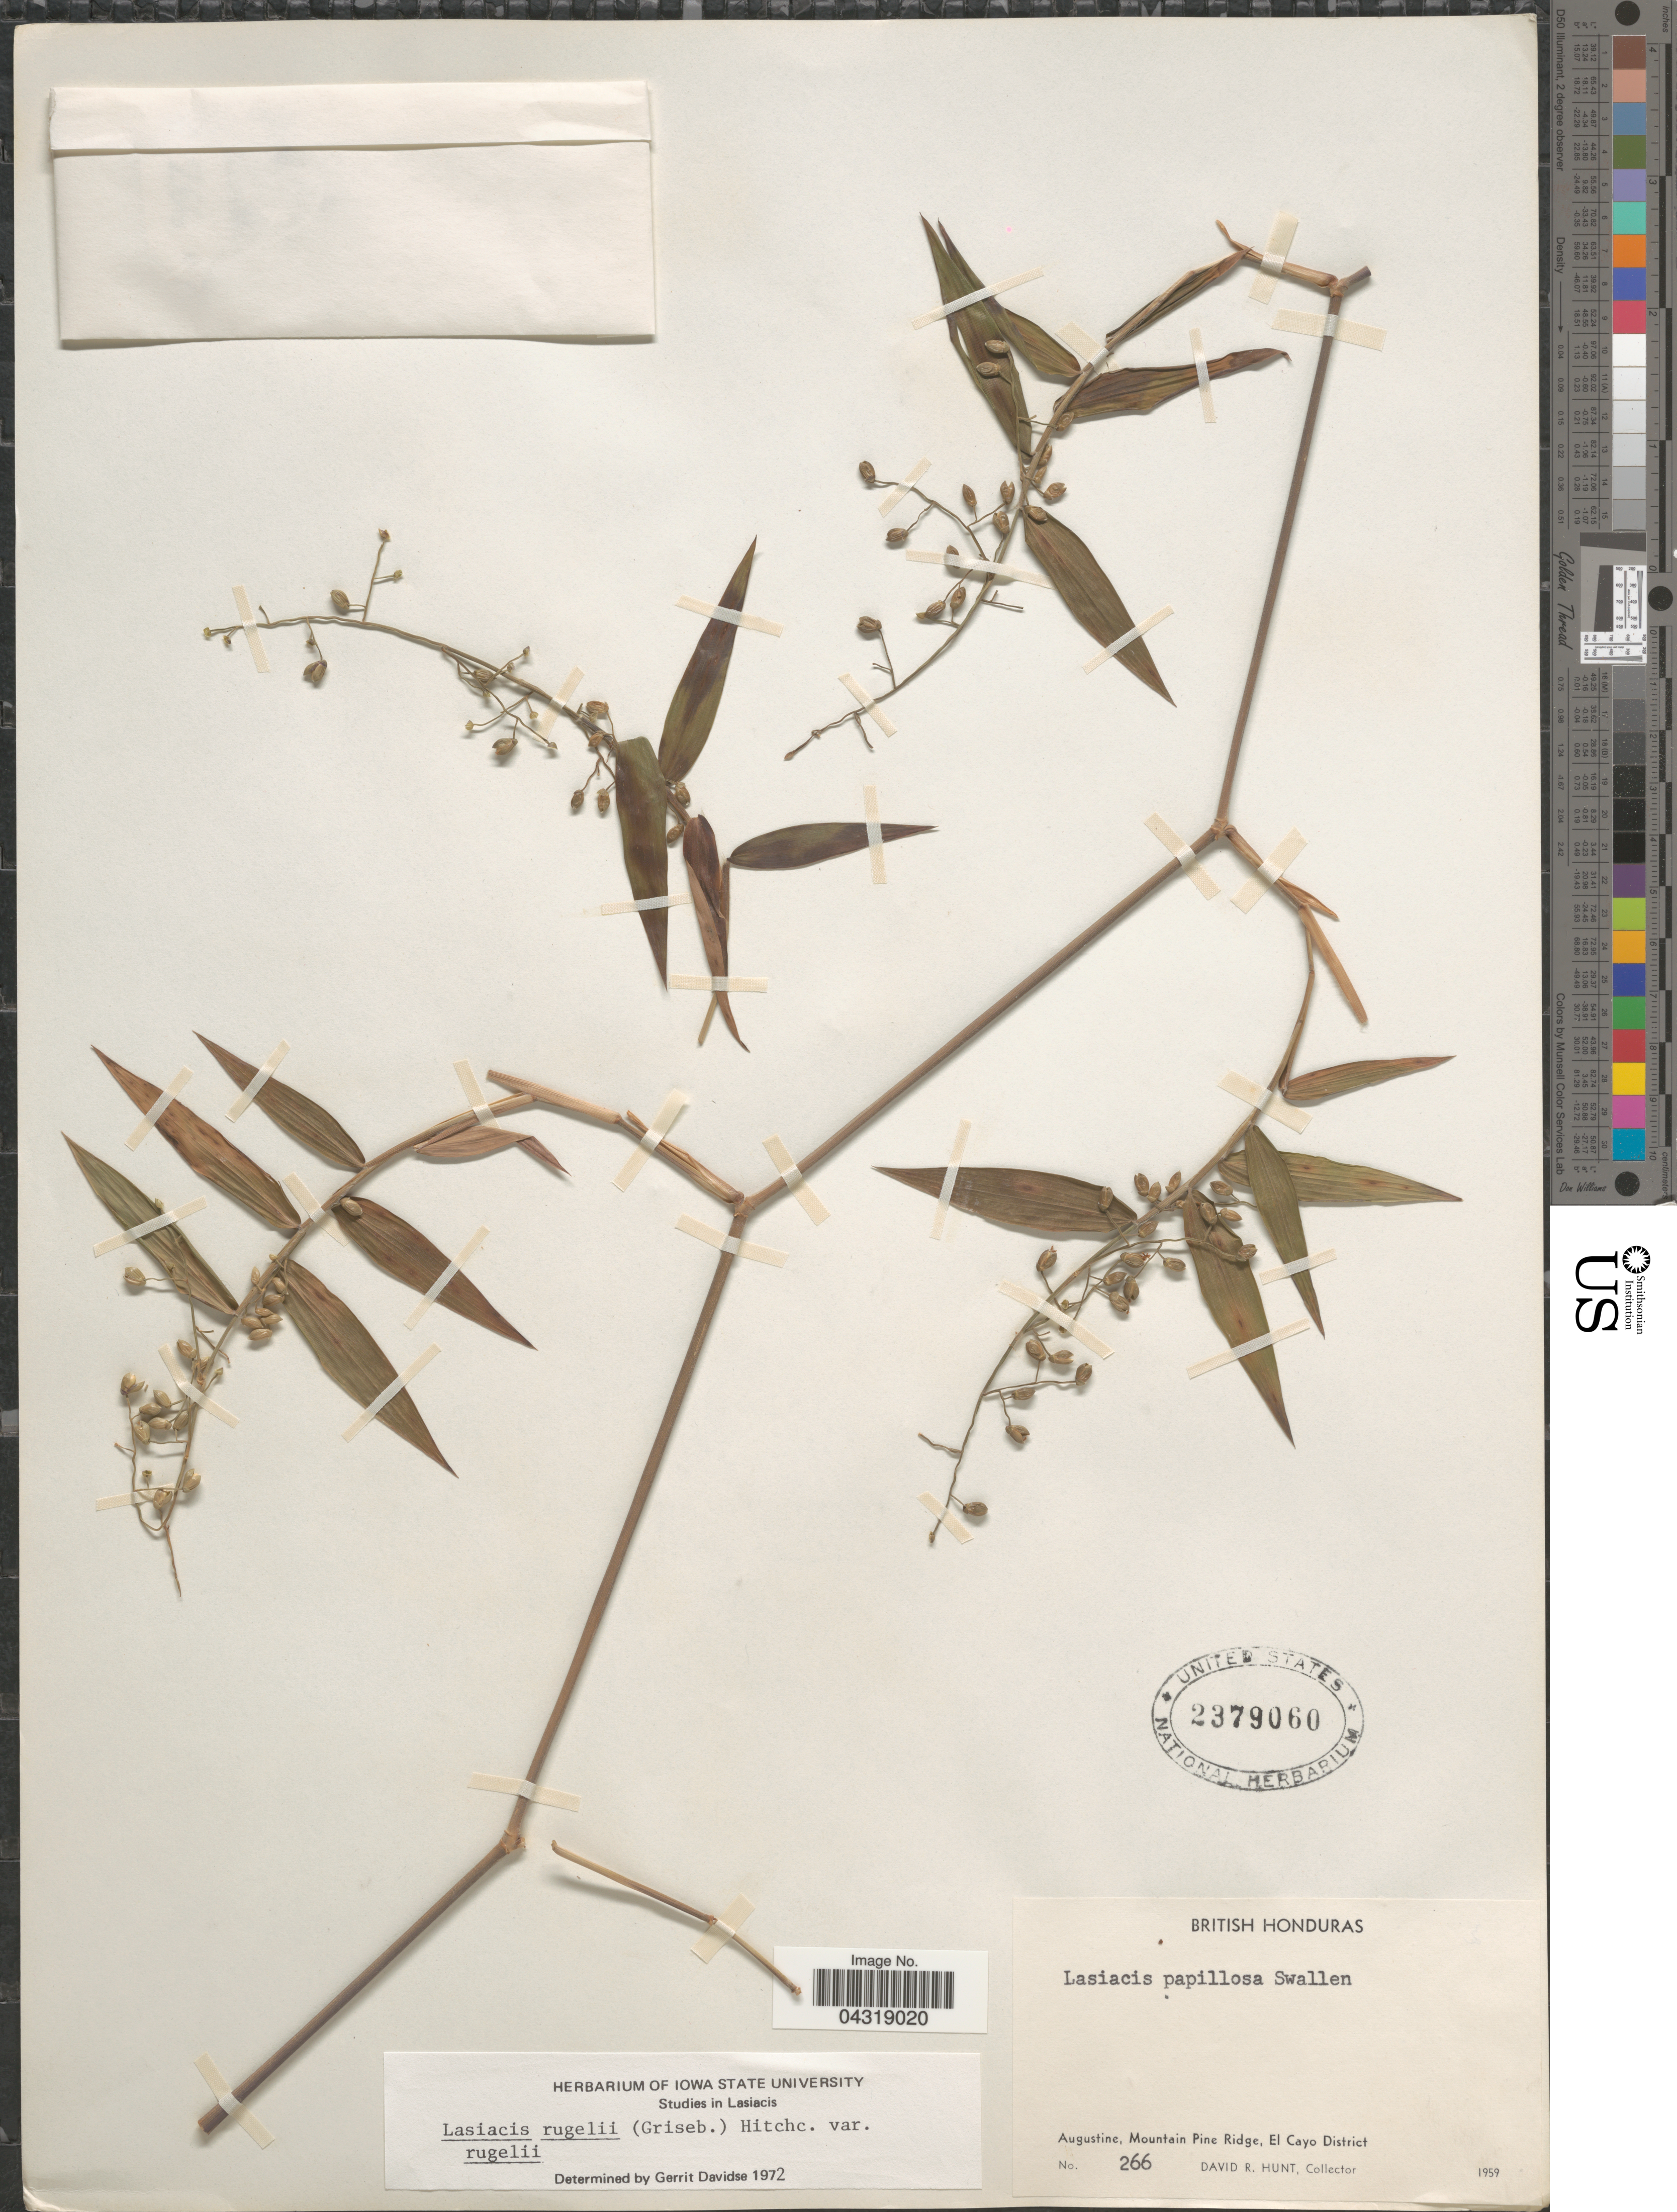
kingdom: Plantae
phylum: Tracheophyta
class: Liliopsida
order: Poales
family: Poaceae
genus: Lasiacis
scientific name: Lasiacis rugelii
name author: (Griseb.) Hitchc.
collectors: D. R. Hunt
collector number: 266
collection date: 1959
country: Belize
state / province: Cayo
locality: British Honduras. Augustine, Mountain Pine Ridge, El Cayo District.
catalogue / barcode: US 2379060